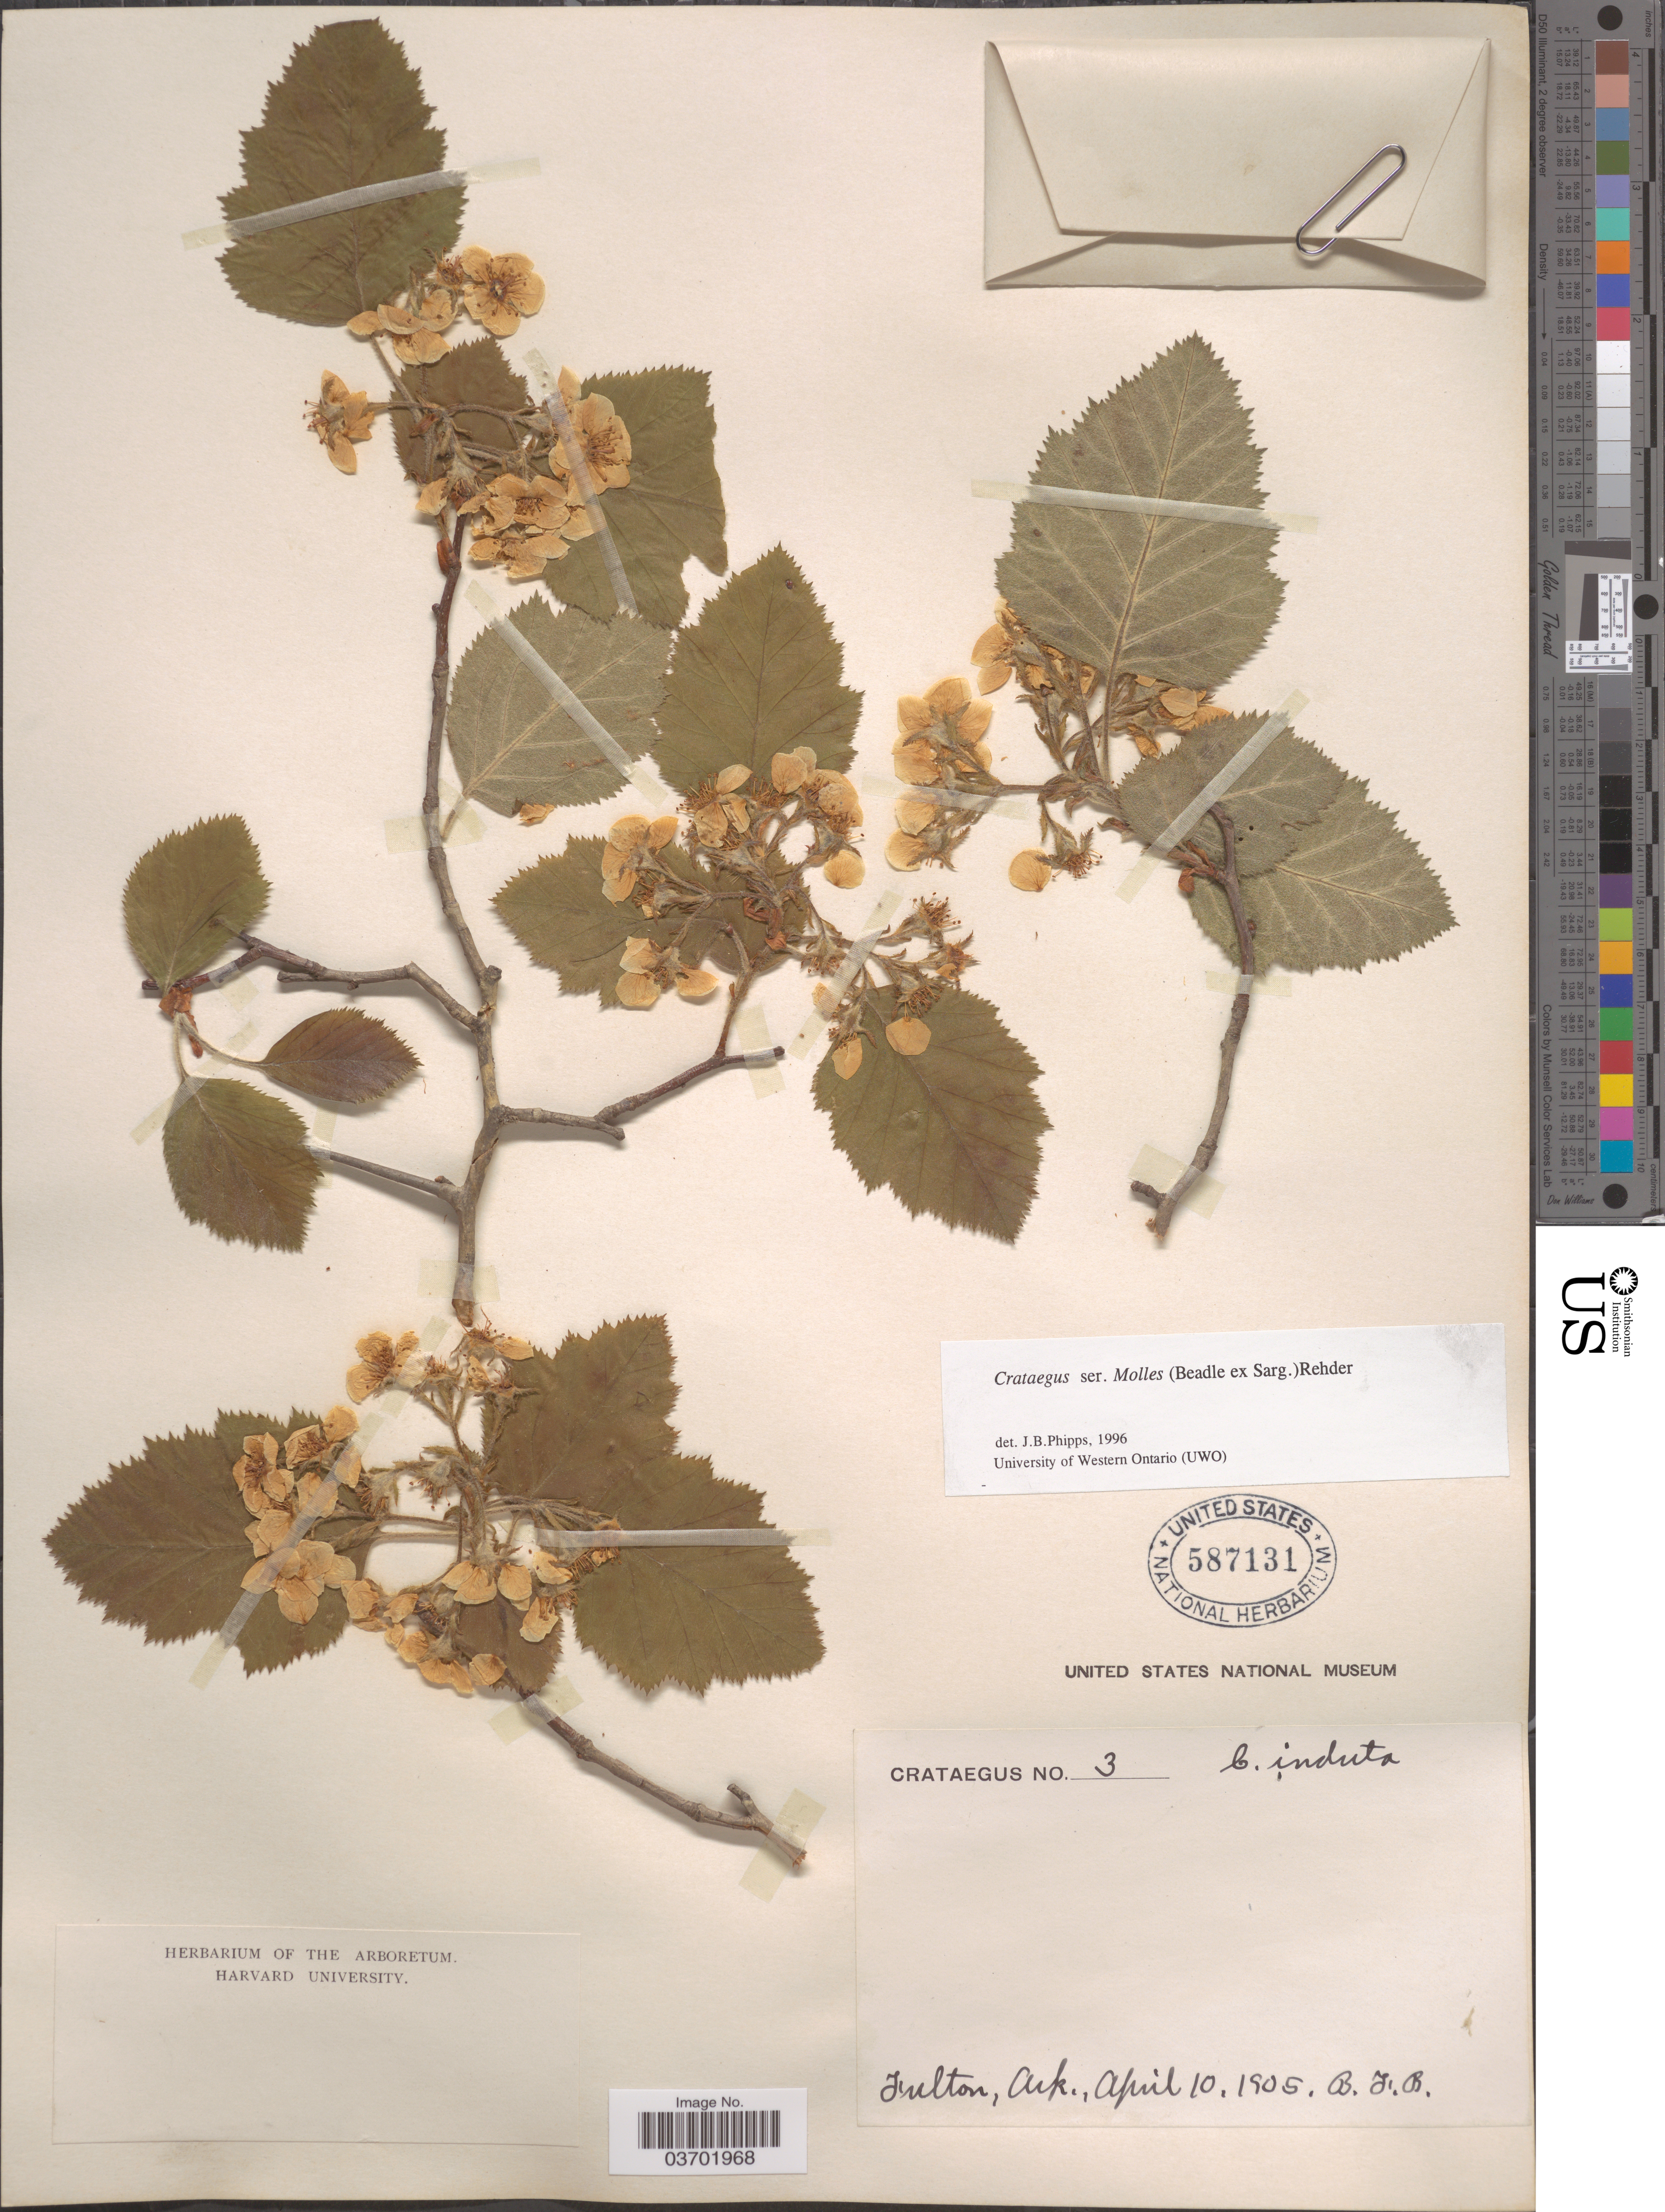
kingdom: Plantae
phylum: Tracheophyta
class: Magnoliopsida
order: Rosales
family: Rosaceae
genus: Crataegus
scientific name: Crataegus texana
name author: Buckley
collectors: B. F. B.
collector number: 3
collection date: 1905-04-10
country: United States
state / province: Arkansas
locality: Fulton.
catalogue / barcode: US 587131